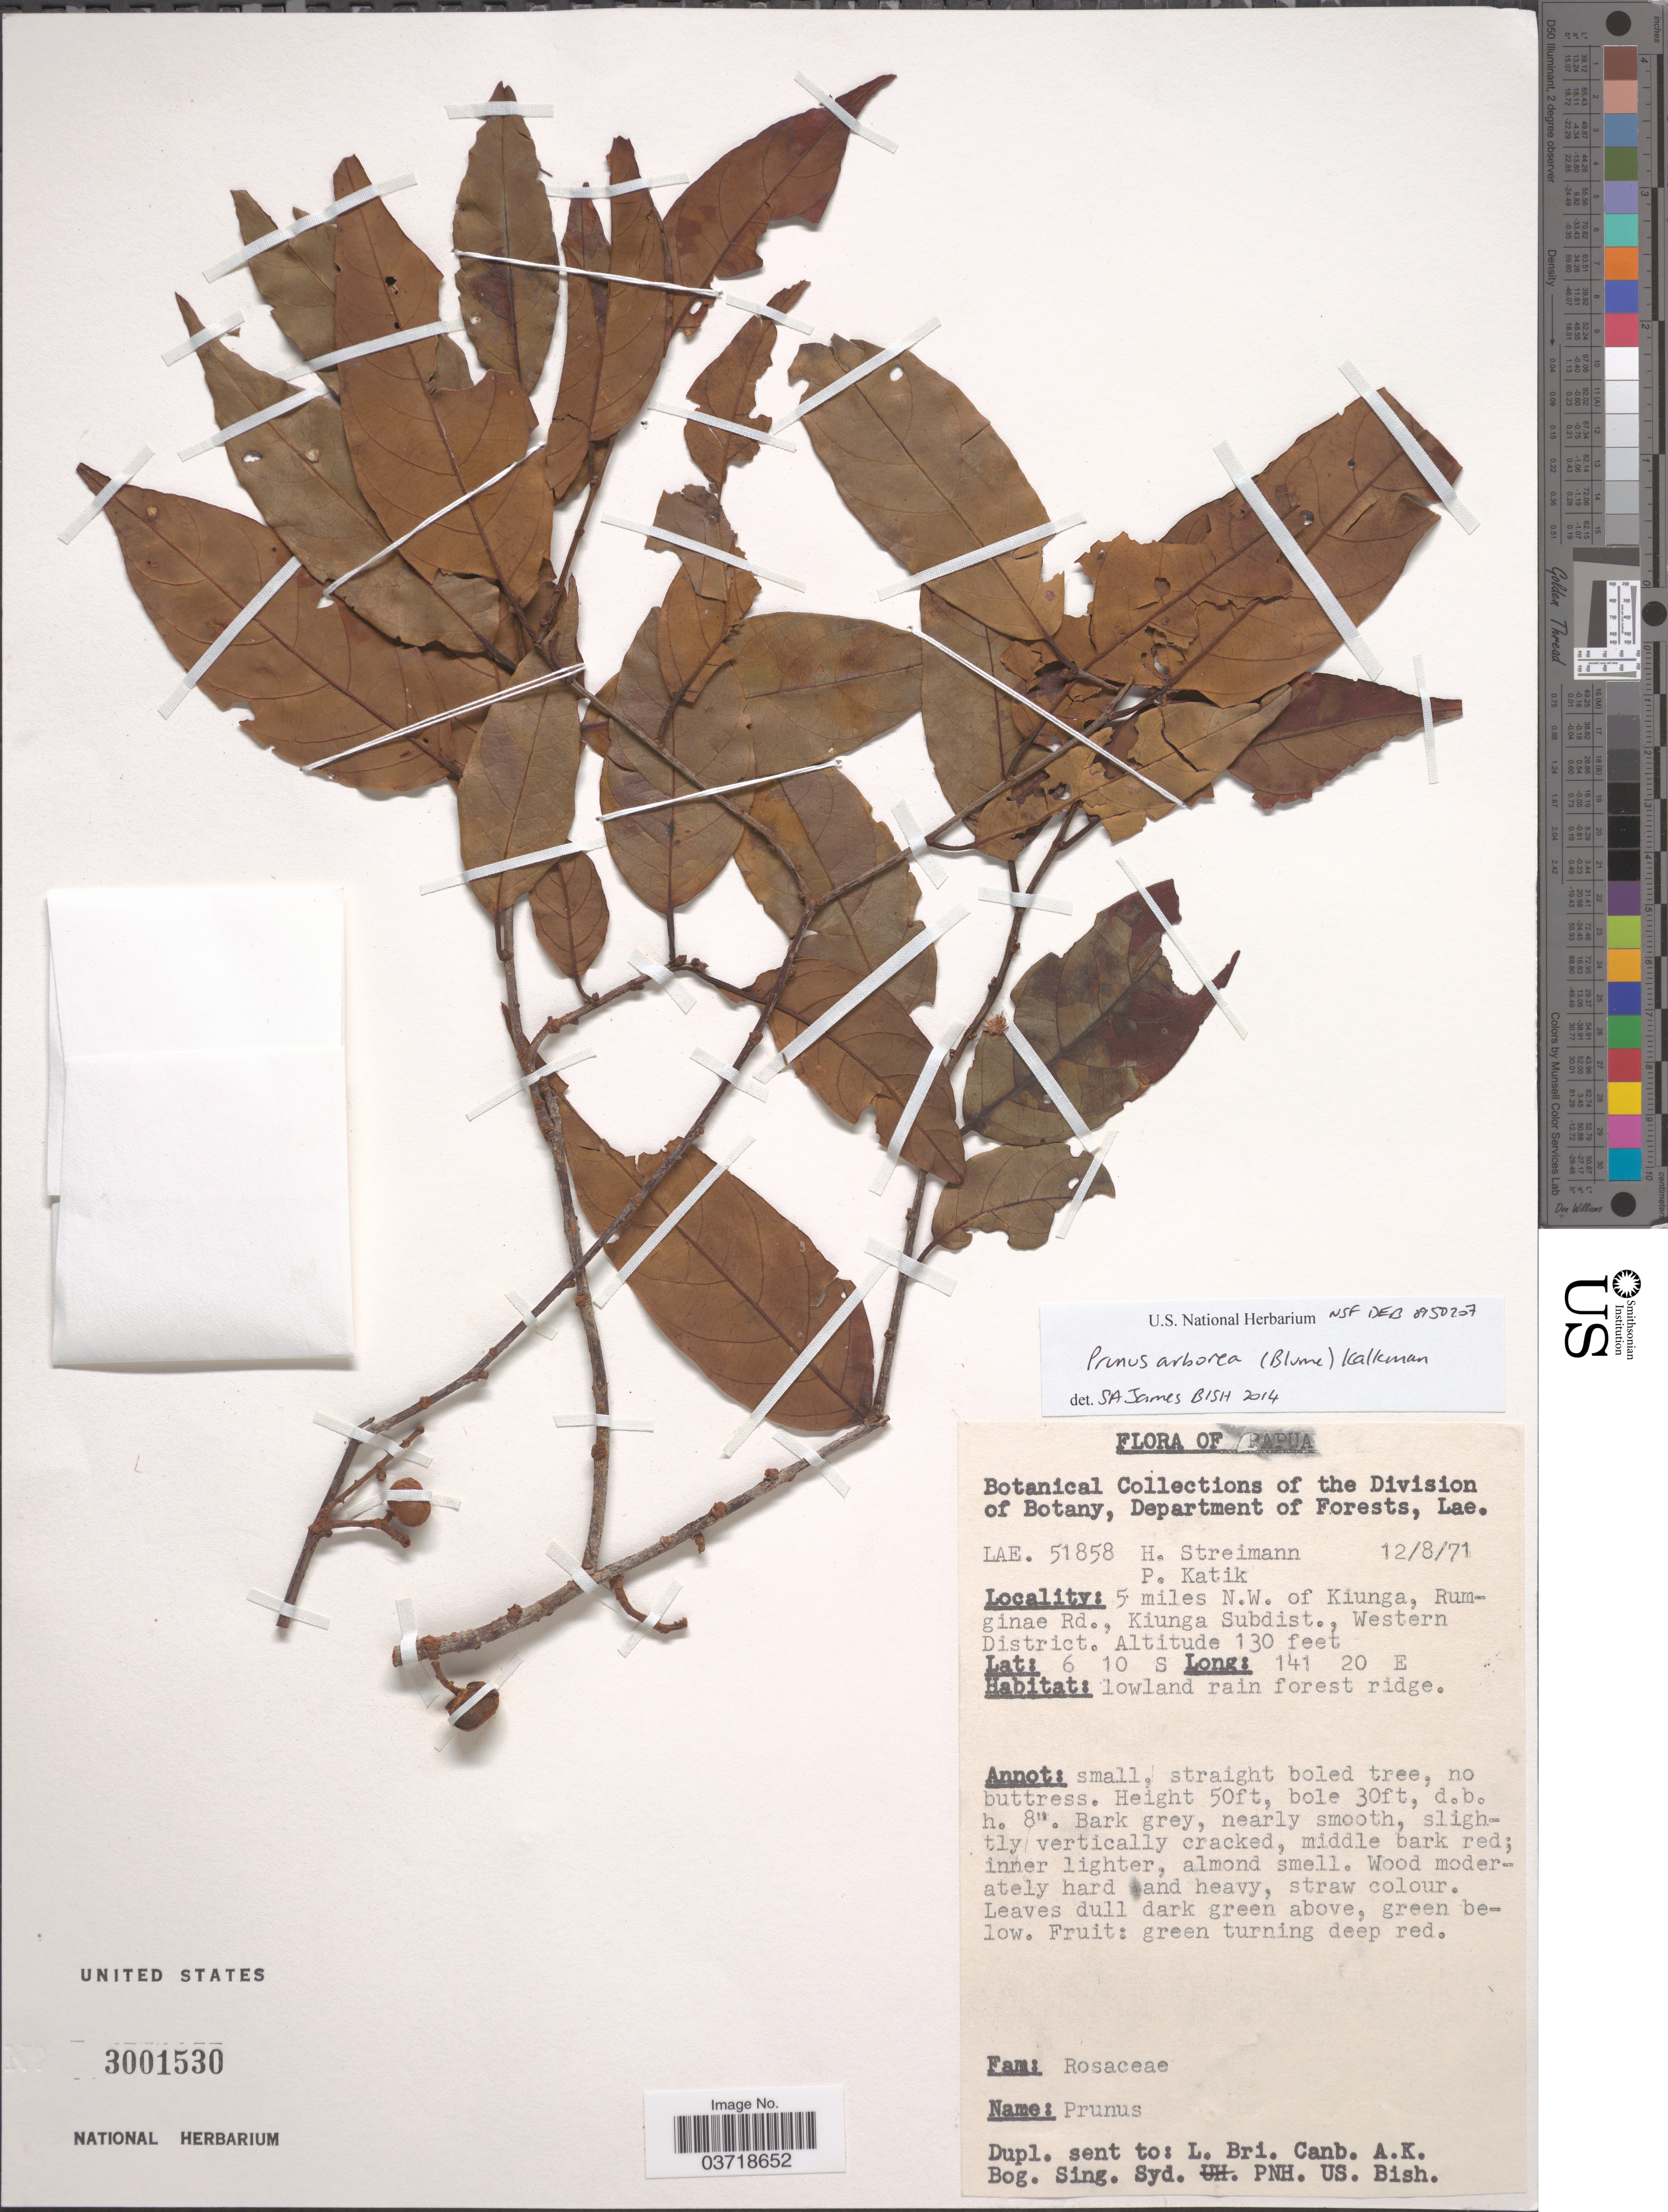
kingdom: Plantae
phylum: Tracheophyta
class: Magnoliopsida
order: Rosales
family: Rosaceae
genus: Prunus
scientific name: Prunus arborea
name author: (Blume) Kalkman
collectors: H. Streimann & P. Katik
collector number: LAE 51858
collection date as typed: Transcribed d/m/y: 12/8/71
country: Papua New Guinea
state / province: Manus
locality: Papua. 5 miles N.W. of Kiunga, Rumginae Rd., Kiunga Subdist., Western District.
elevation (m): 40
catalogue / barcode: US 3001530